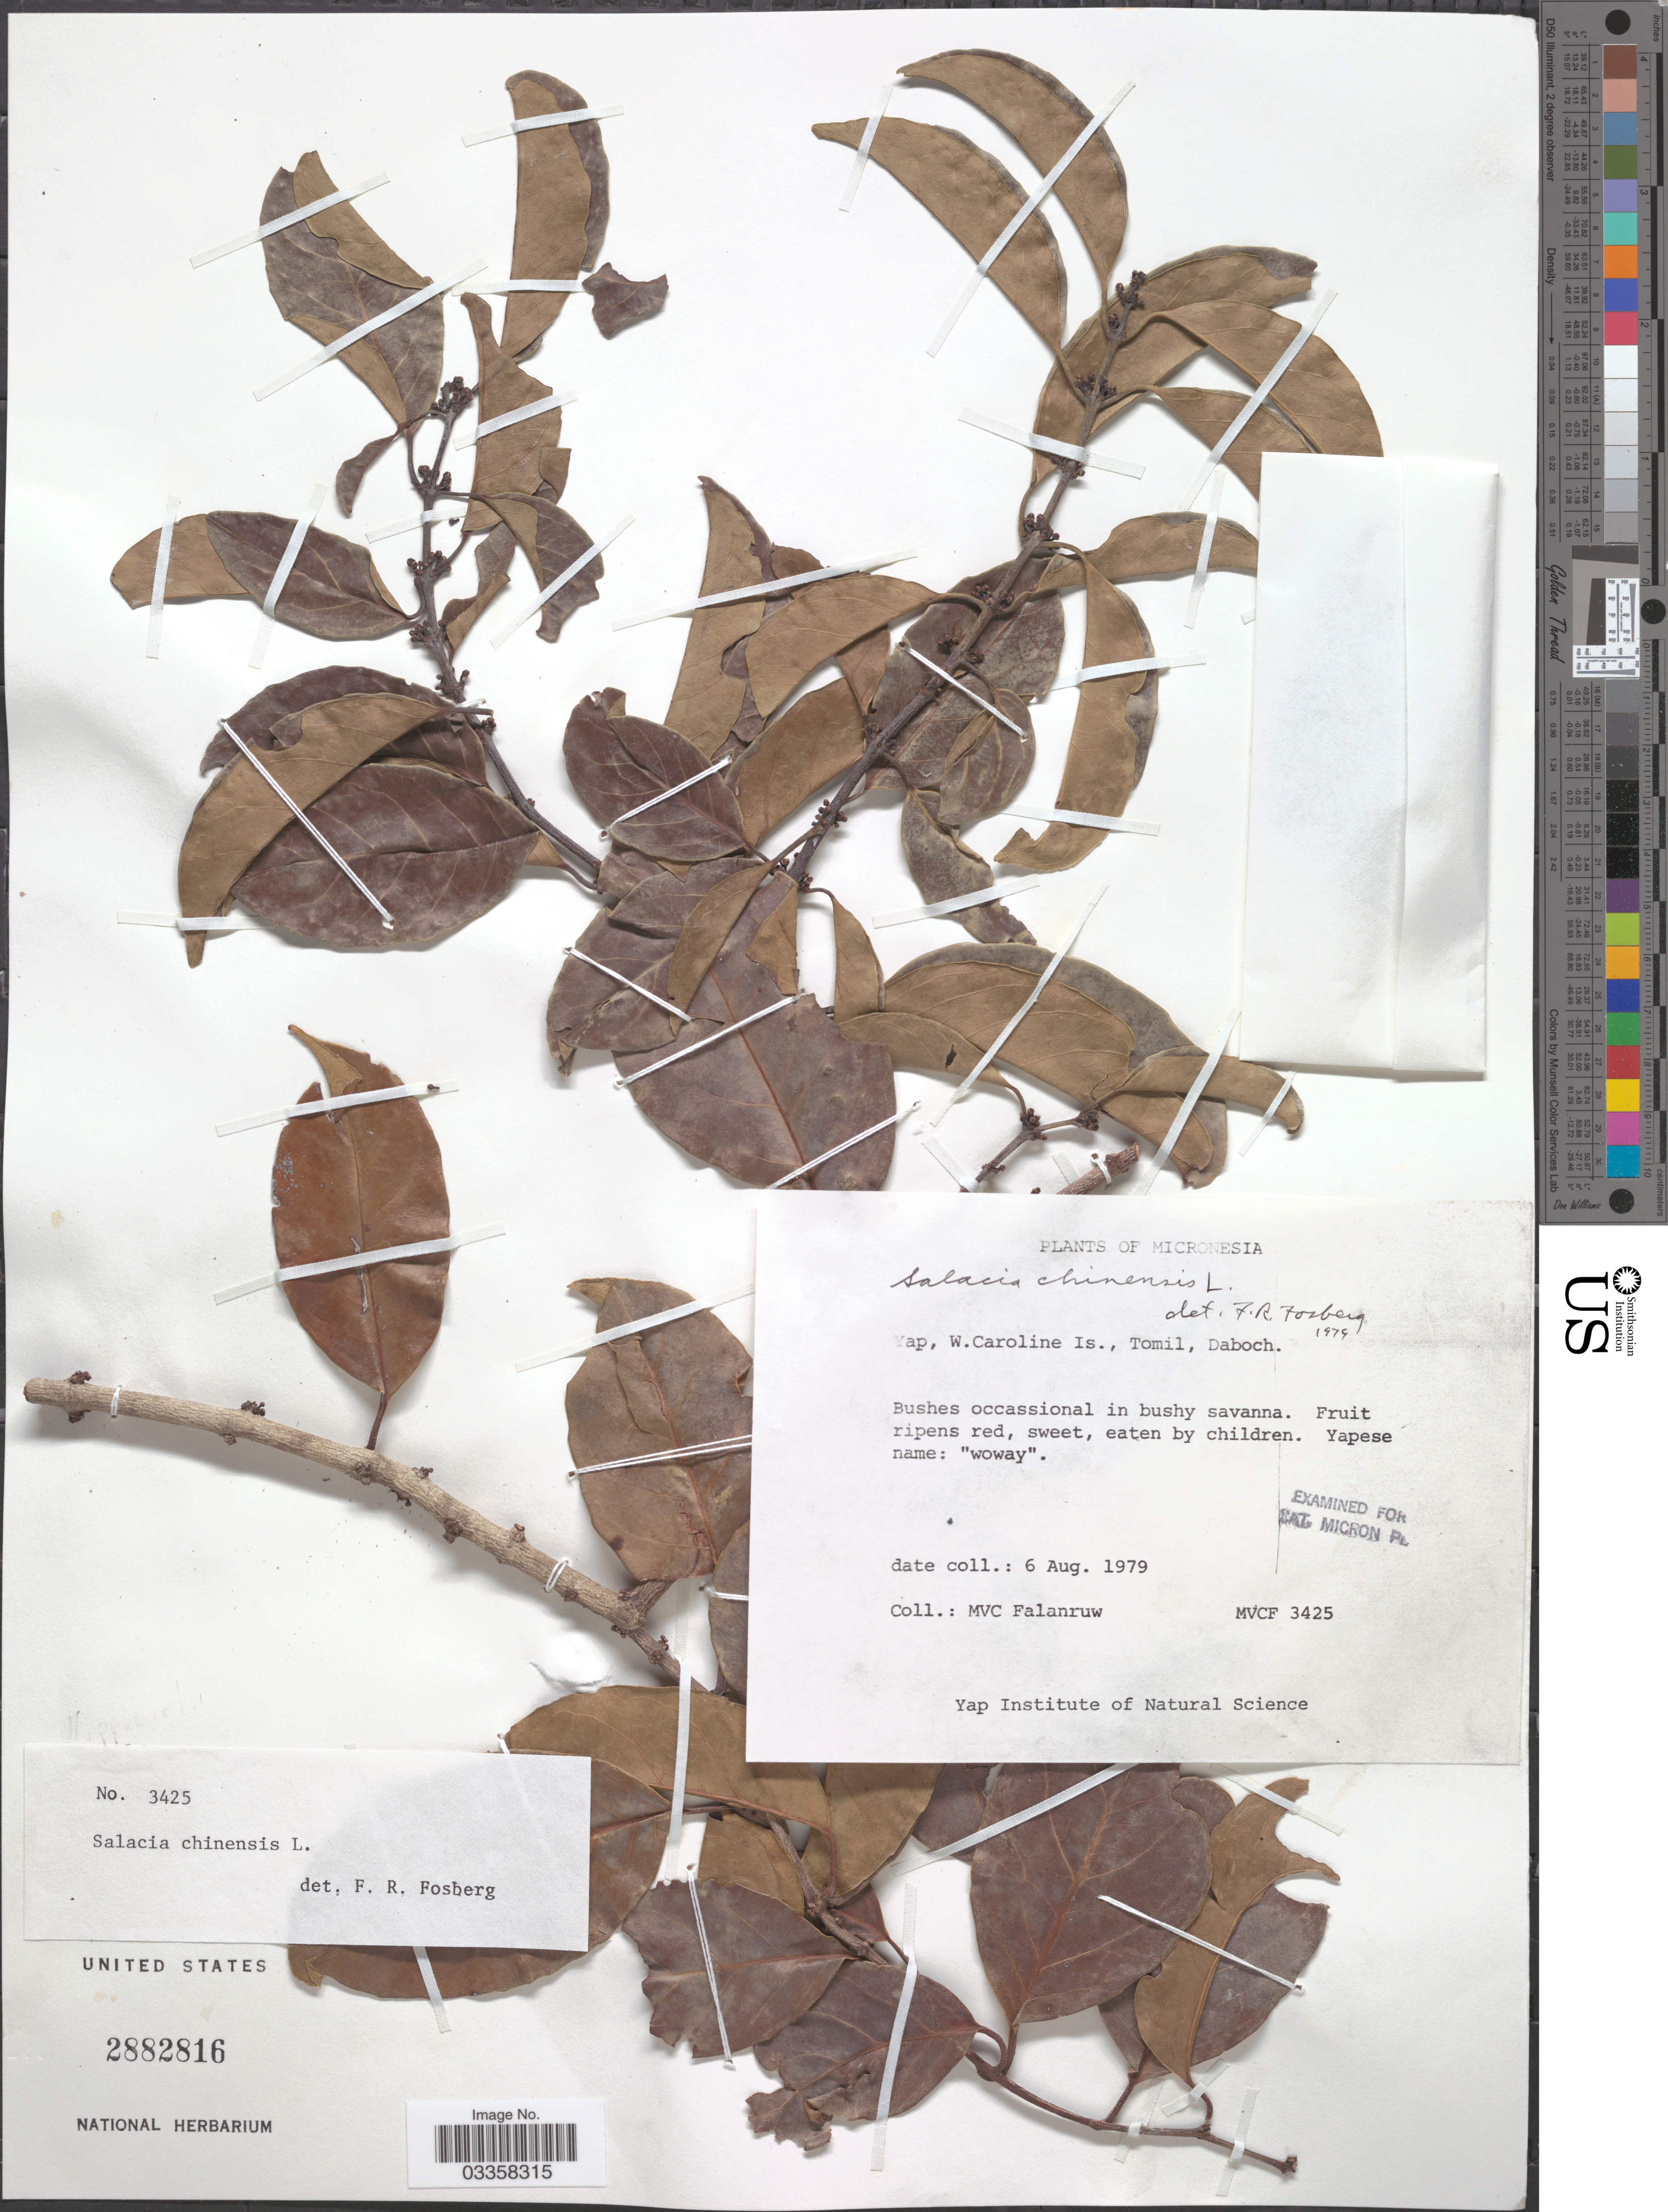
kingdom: Plantae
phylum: Tracheophyta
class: Magnoliopsida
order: Celastrales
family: Celastraceae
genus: Salacia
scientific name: Salacia chinensis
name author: L.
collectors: M. V. Falanruw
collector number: MVCF 3425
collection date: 1979-08-06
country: Micronesia, Federated States of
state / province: Yap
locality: Micronesia. W. Caroline Is., Tomil, Daboch.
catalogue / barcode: US 2882816